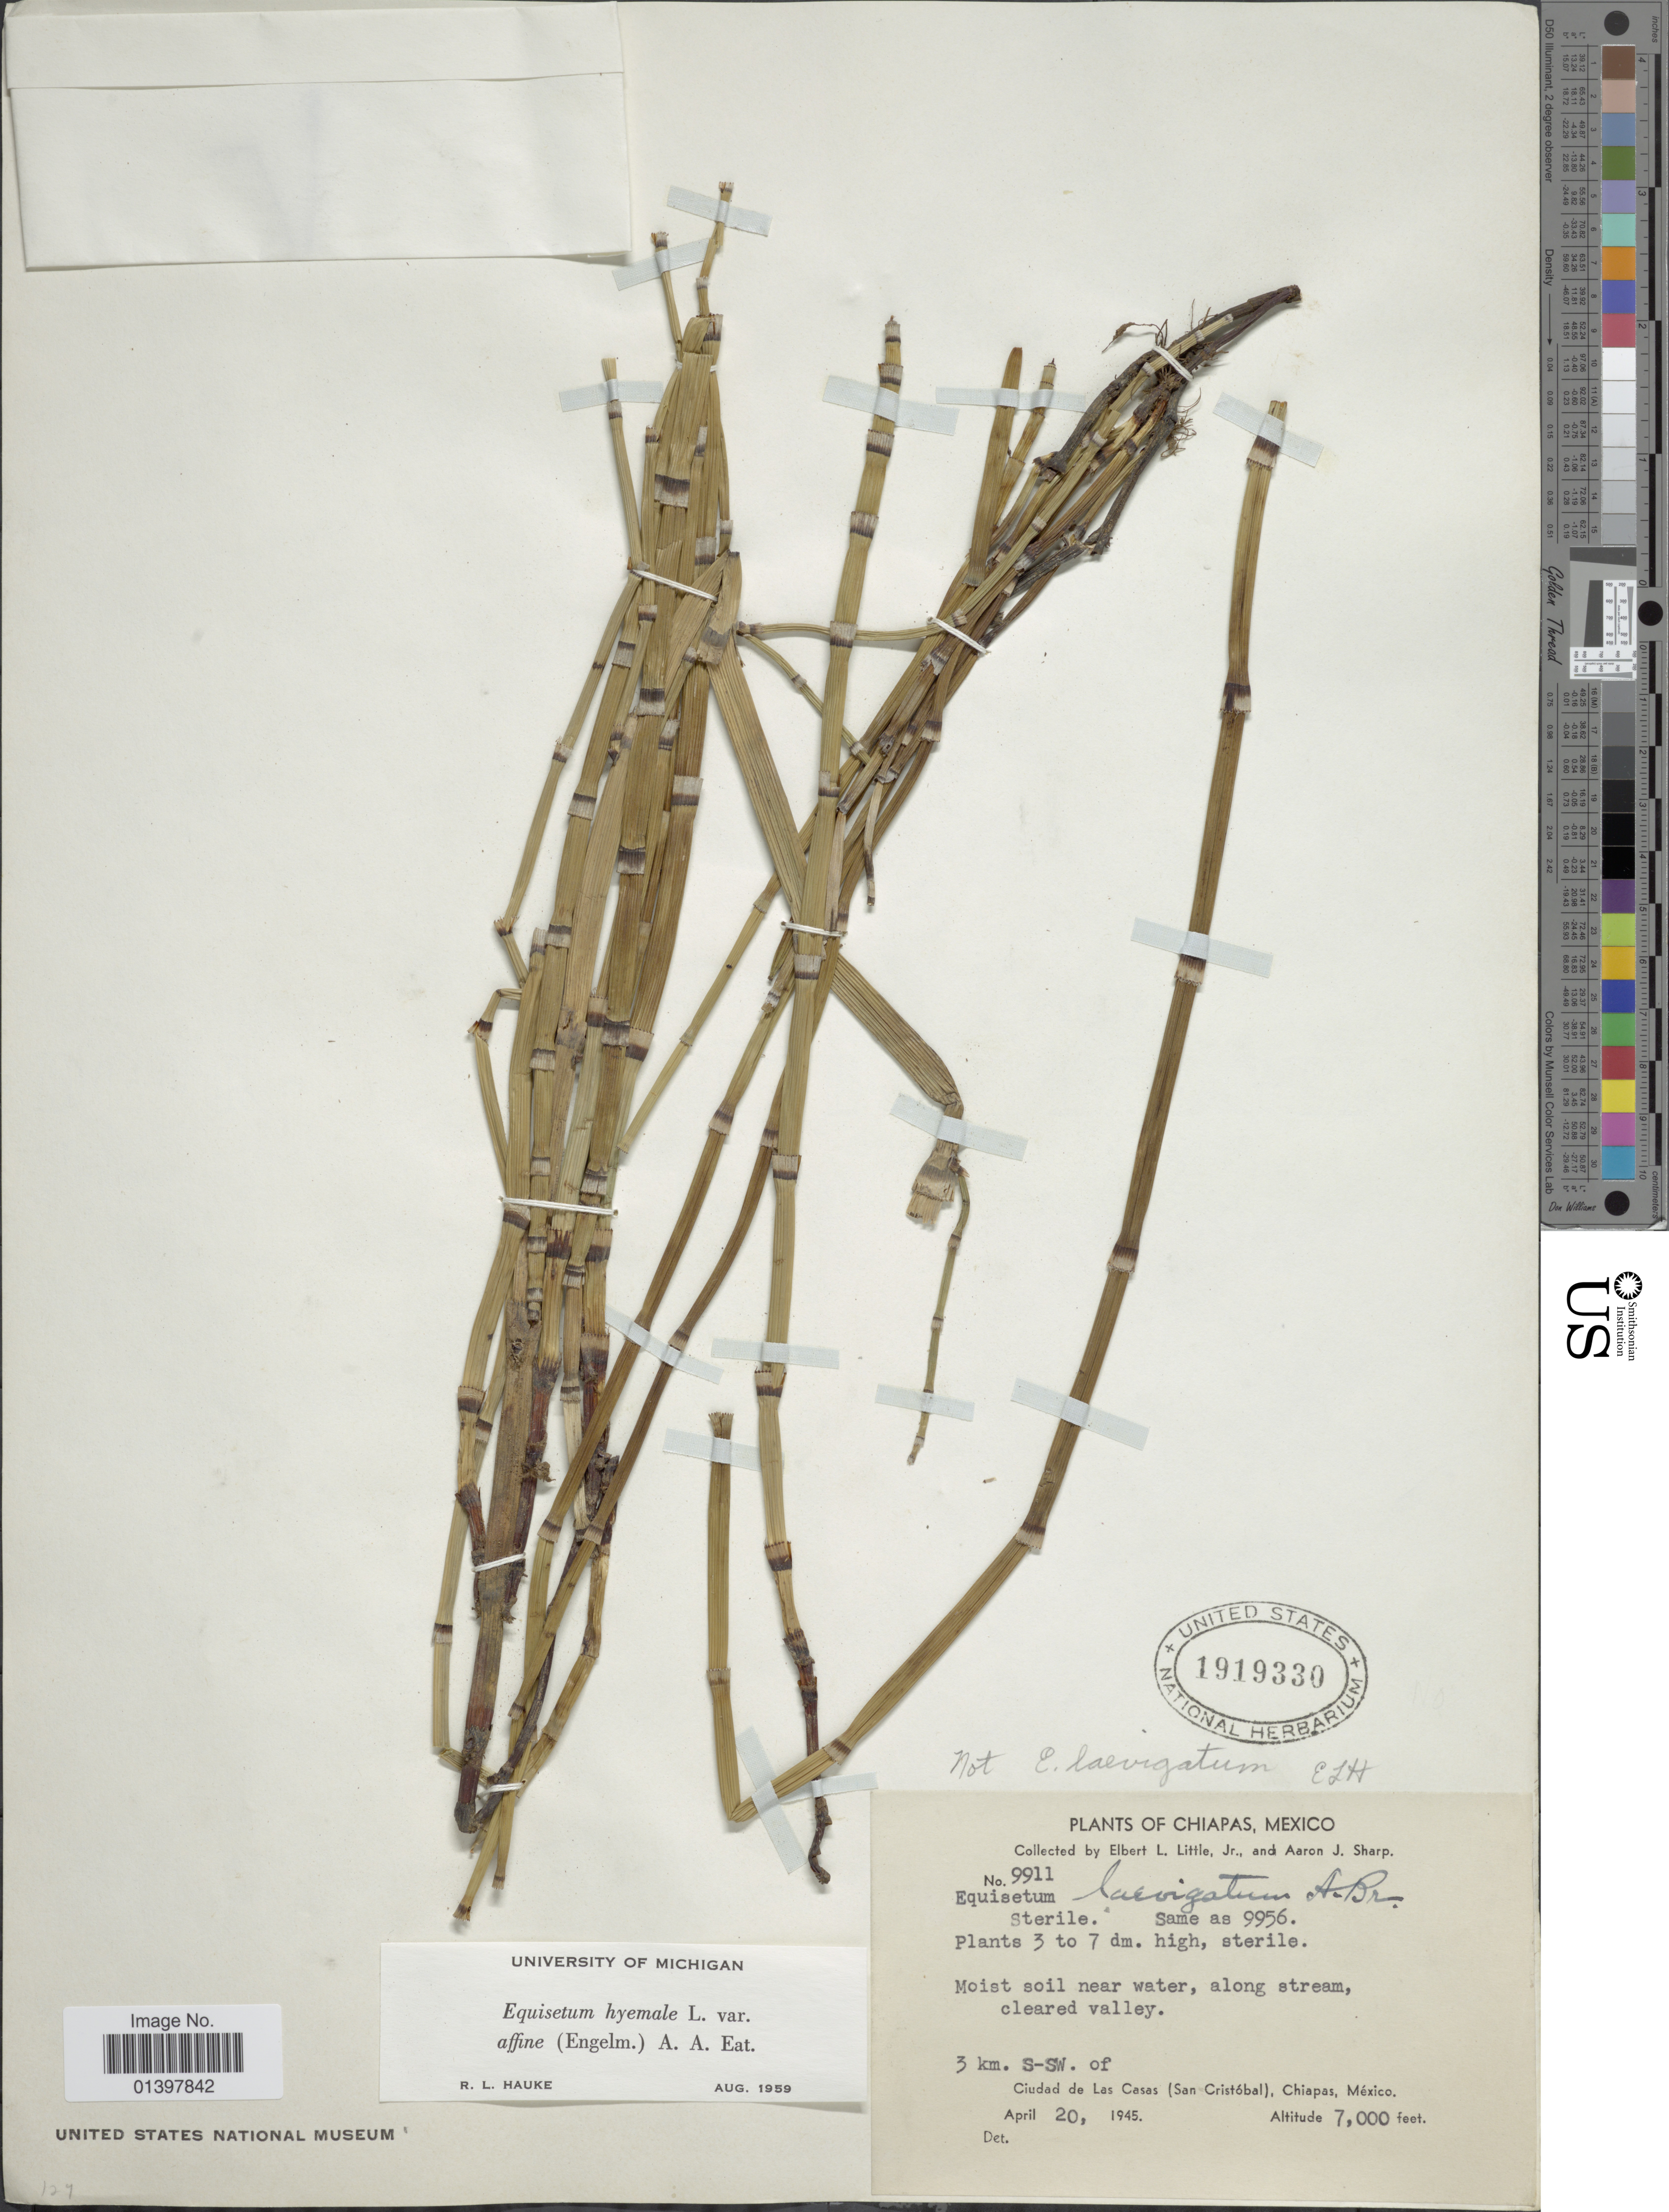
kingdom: Plantae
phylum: Tracheophyta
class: Polypodiopsida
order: Equisetales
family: Equisetaceae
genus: Equisetum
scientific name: Equisetum hyemale var. affine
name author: (Engelm.) A.A. Eaton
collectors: E. L. Little & Mrs A. J. Sharp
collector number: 9911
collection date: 1945-04-20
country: Mexico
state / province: Chiapas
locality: Moist soil near water, along stream, cleared valley, 3km S-SW of Ciudad de Las Casas(SAn Cristobal), Chiapas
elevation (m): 2134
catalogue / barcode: US 1919330